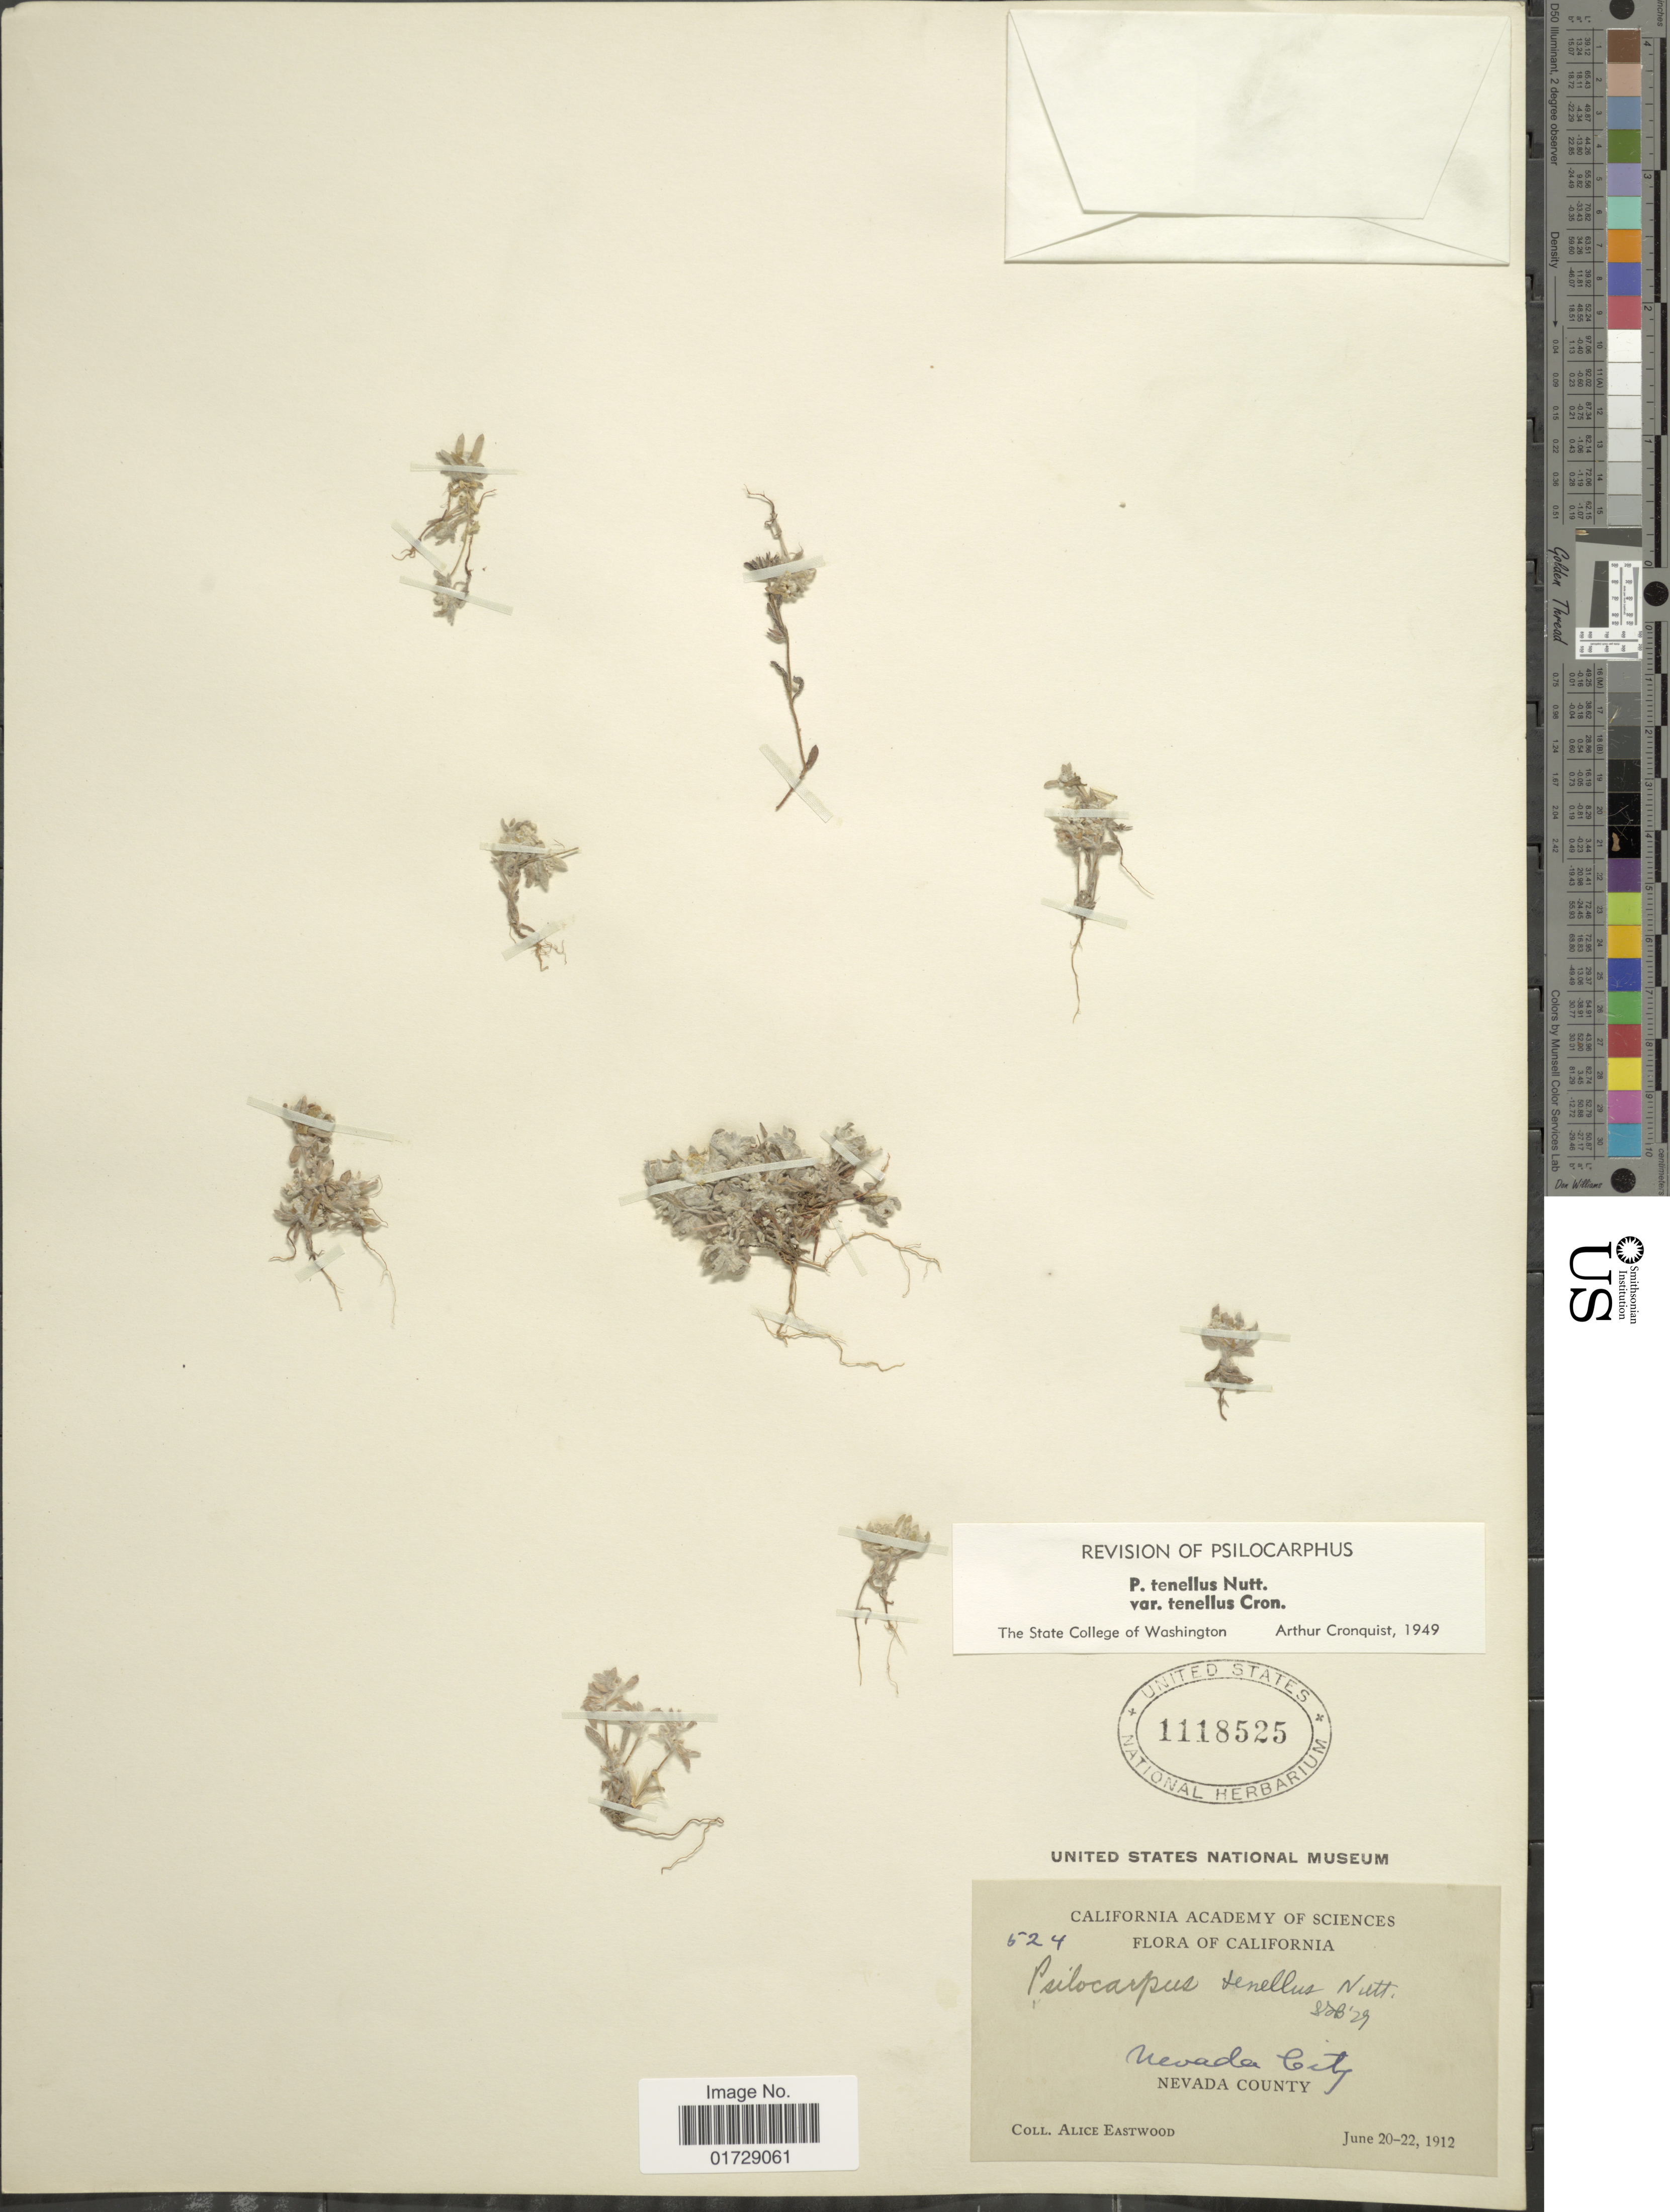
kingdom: Plantae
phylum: Tracheophyta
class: Magnoliopsida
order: Asterales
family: Asteraceae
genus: Psilocarphus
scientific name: Psilocarphus tenellus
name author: Nutt.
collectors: A. Eastwood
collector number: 524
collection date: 1912-06-20/1912-06-22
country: United States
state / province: California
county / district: Nevada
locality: Nevada City, Nevada County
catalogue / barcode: US 1118525